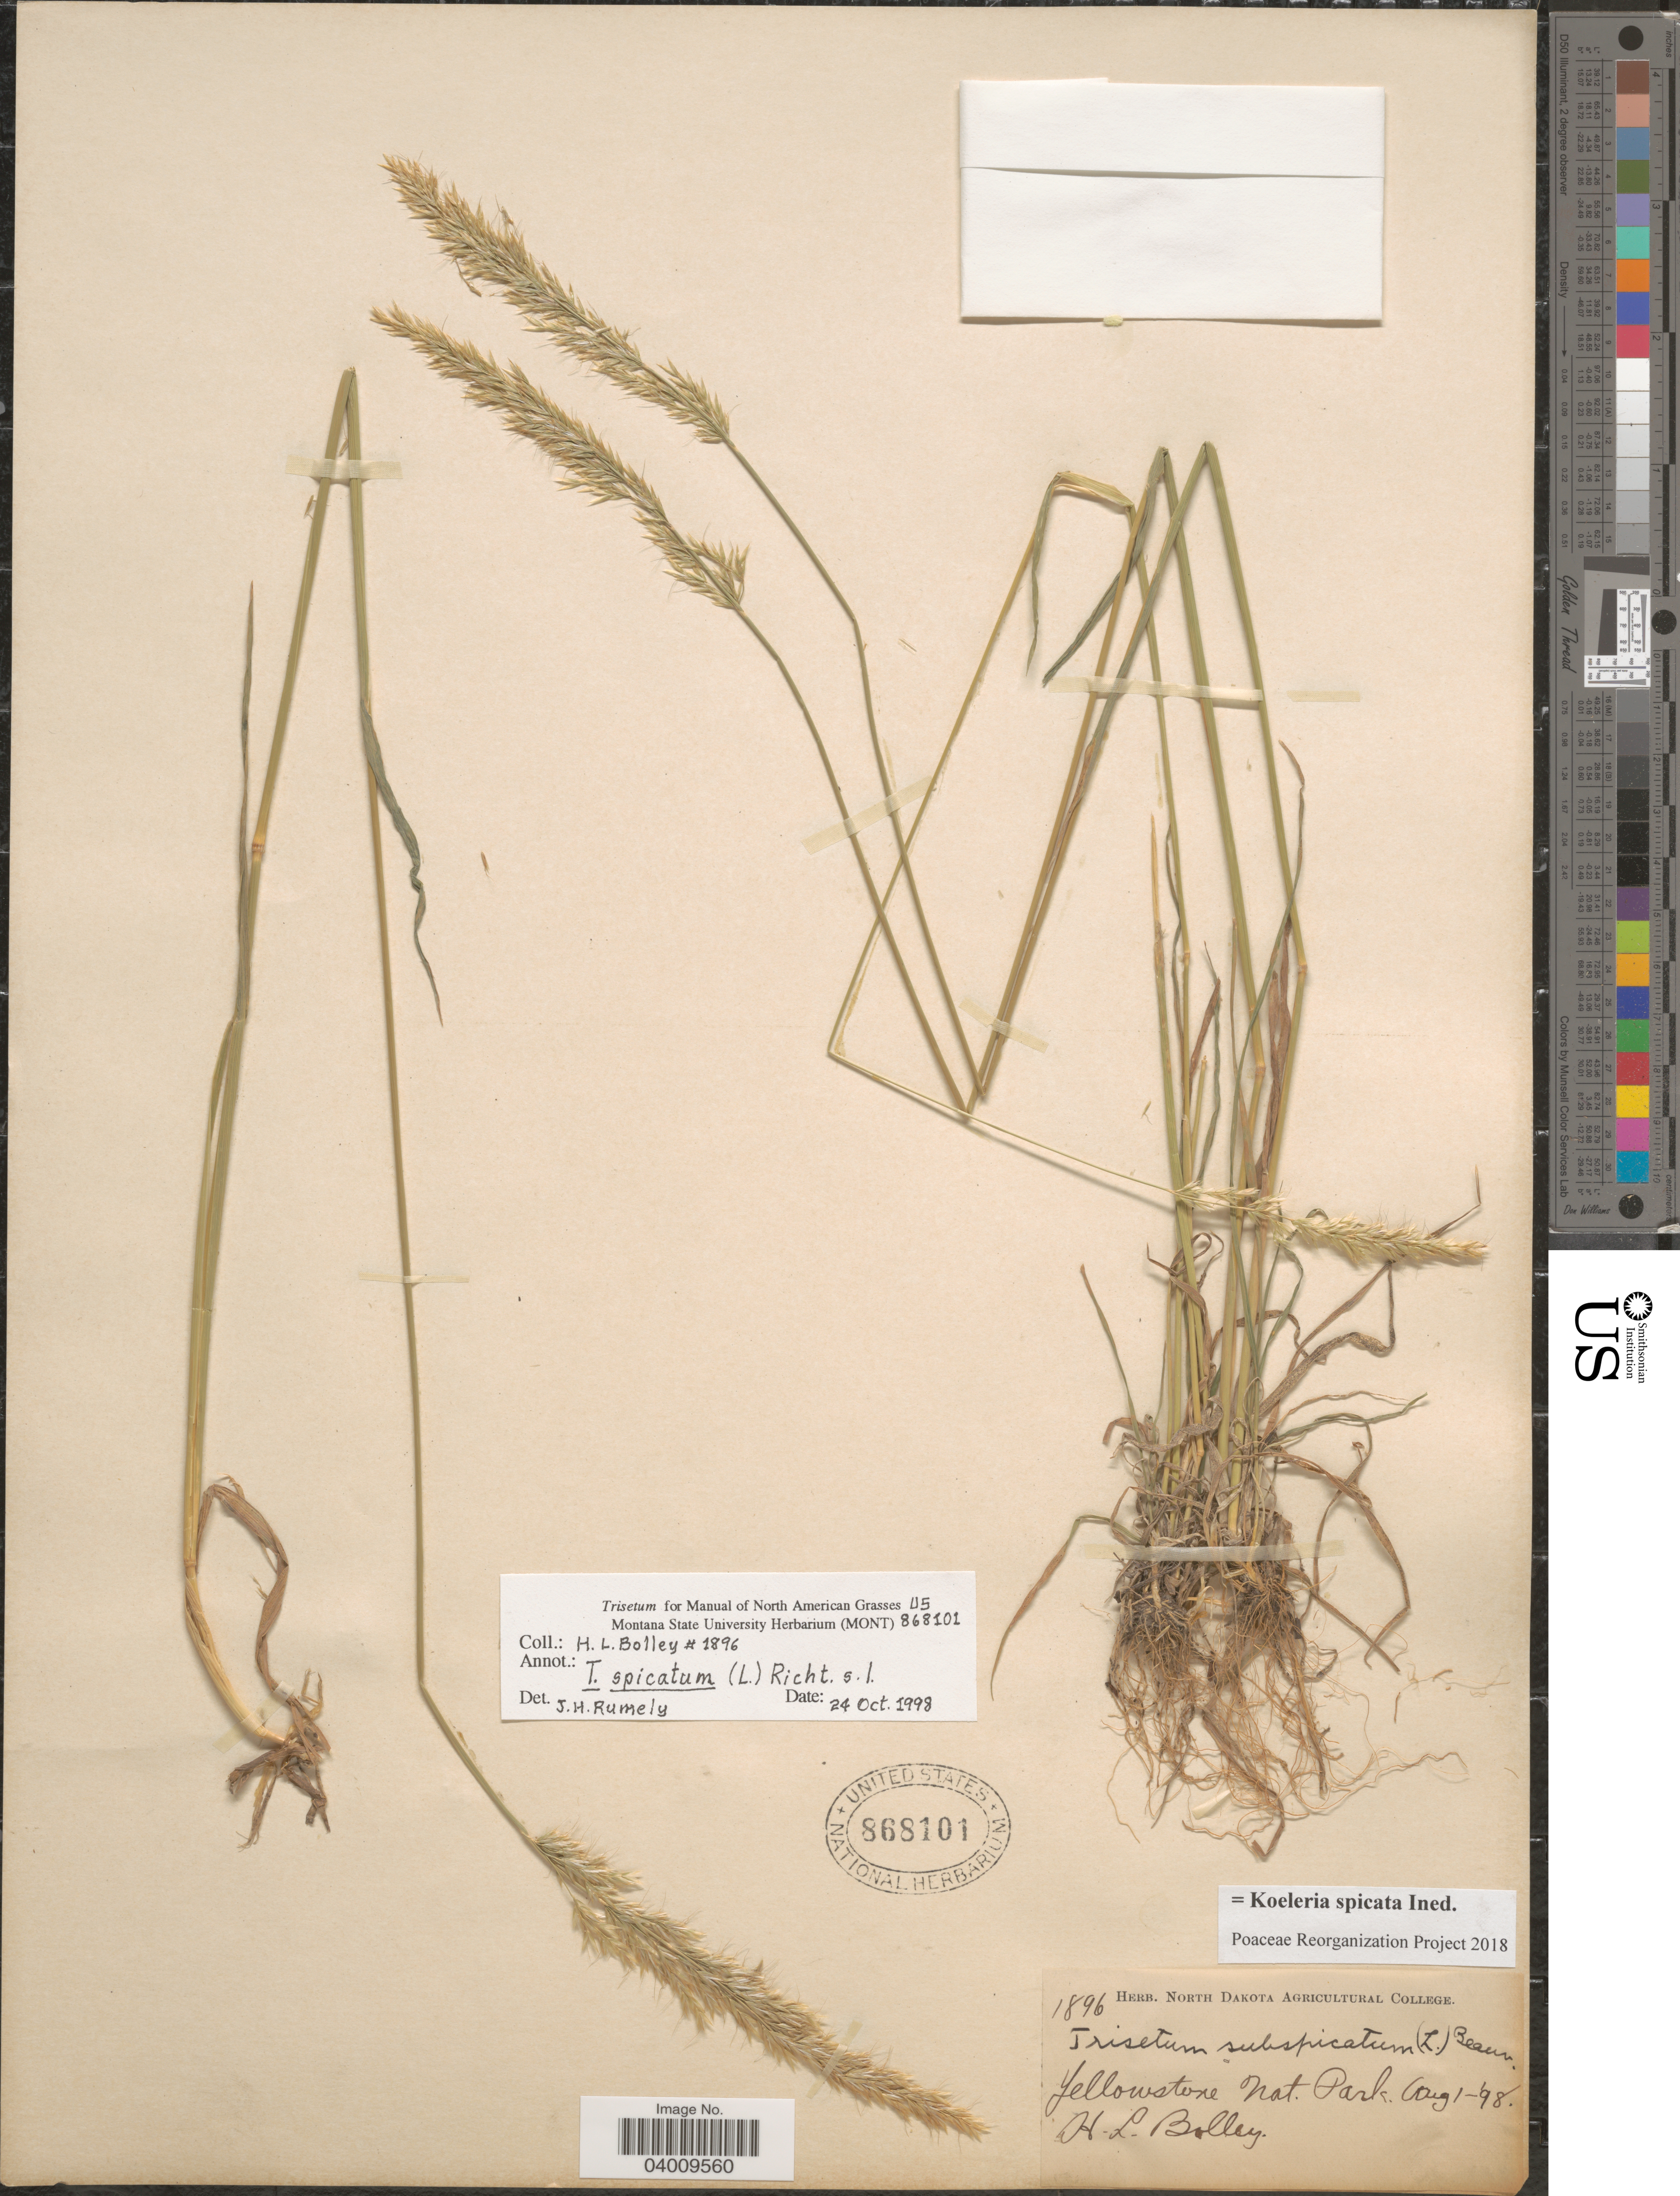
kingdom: Plantae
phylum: Tracheophyta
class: Liliopsida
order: Poales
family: Poaceae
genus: Koeleria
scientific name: Koeleria spicata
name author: (L.) Barberá et al.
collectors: H. Bolley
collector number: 1896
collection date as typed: Transcribed d/m/y: 1/8/98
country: United States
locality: Yellowstone Nat. Park.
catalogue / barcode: US 868101